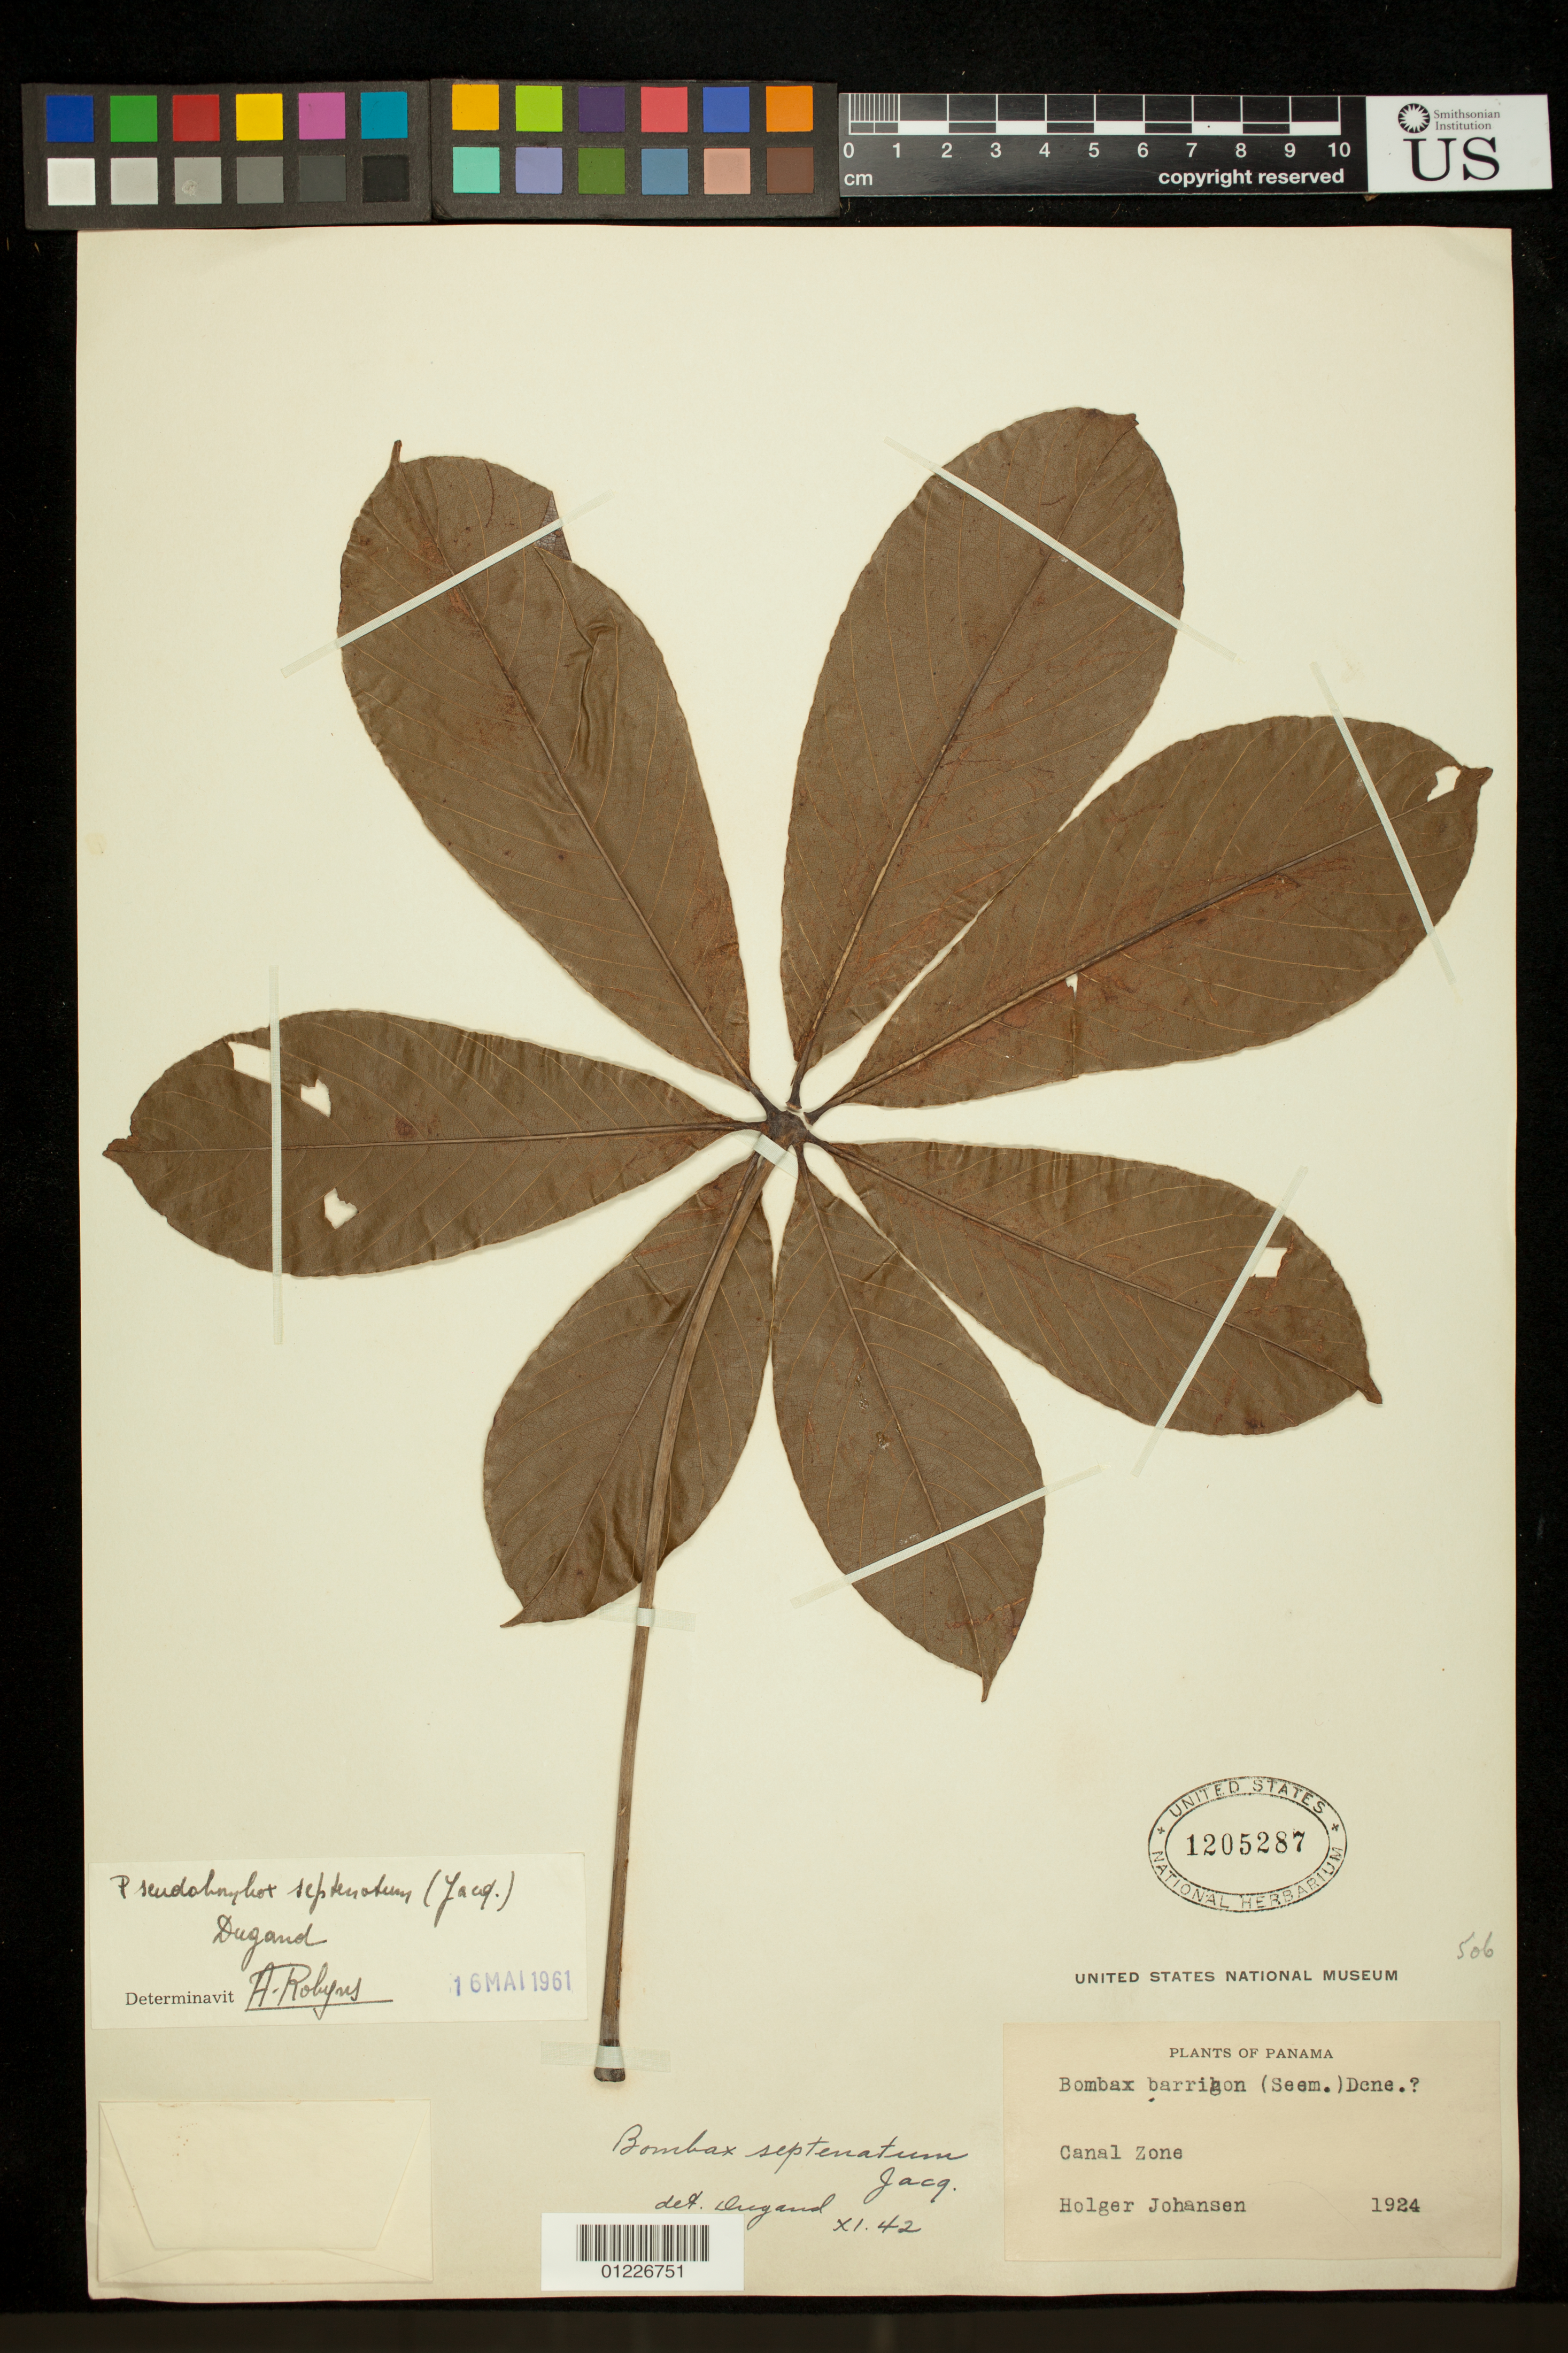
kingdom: Plantae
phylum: Tracheophyta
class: Magnoliopsida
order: Malvales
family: Malvaceae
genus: Pseudobombax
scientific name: Pseudobombax septenatum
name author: (Jacq.) Dugand G.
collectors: H. Johansen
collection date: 1924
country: Panama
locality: Canal Zone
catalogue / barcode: US 1205287